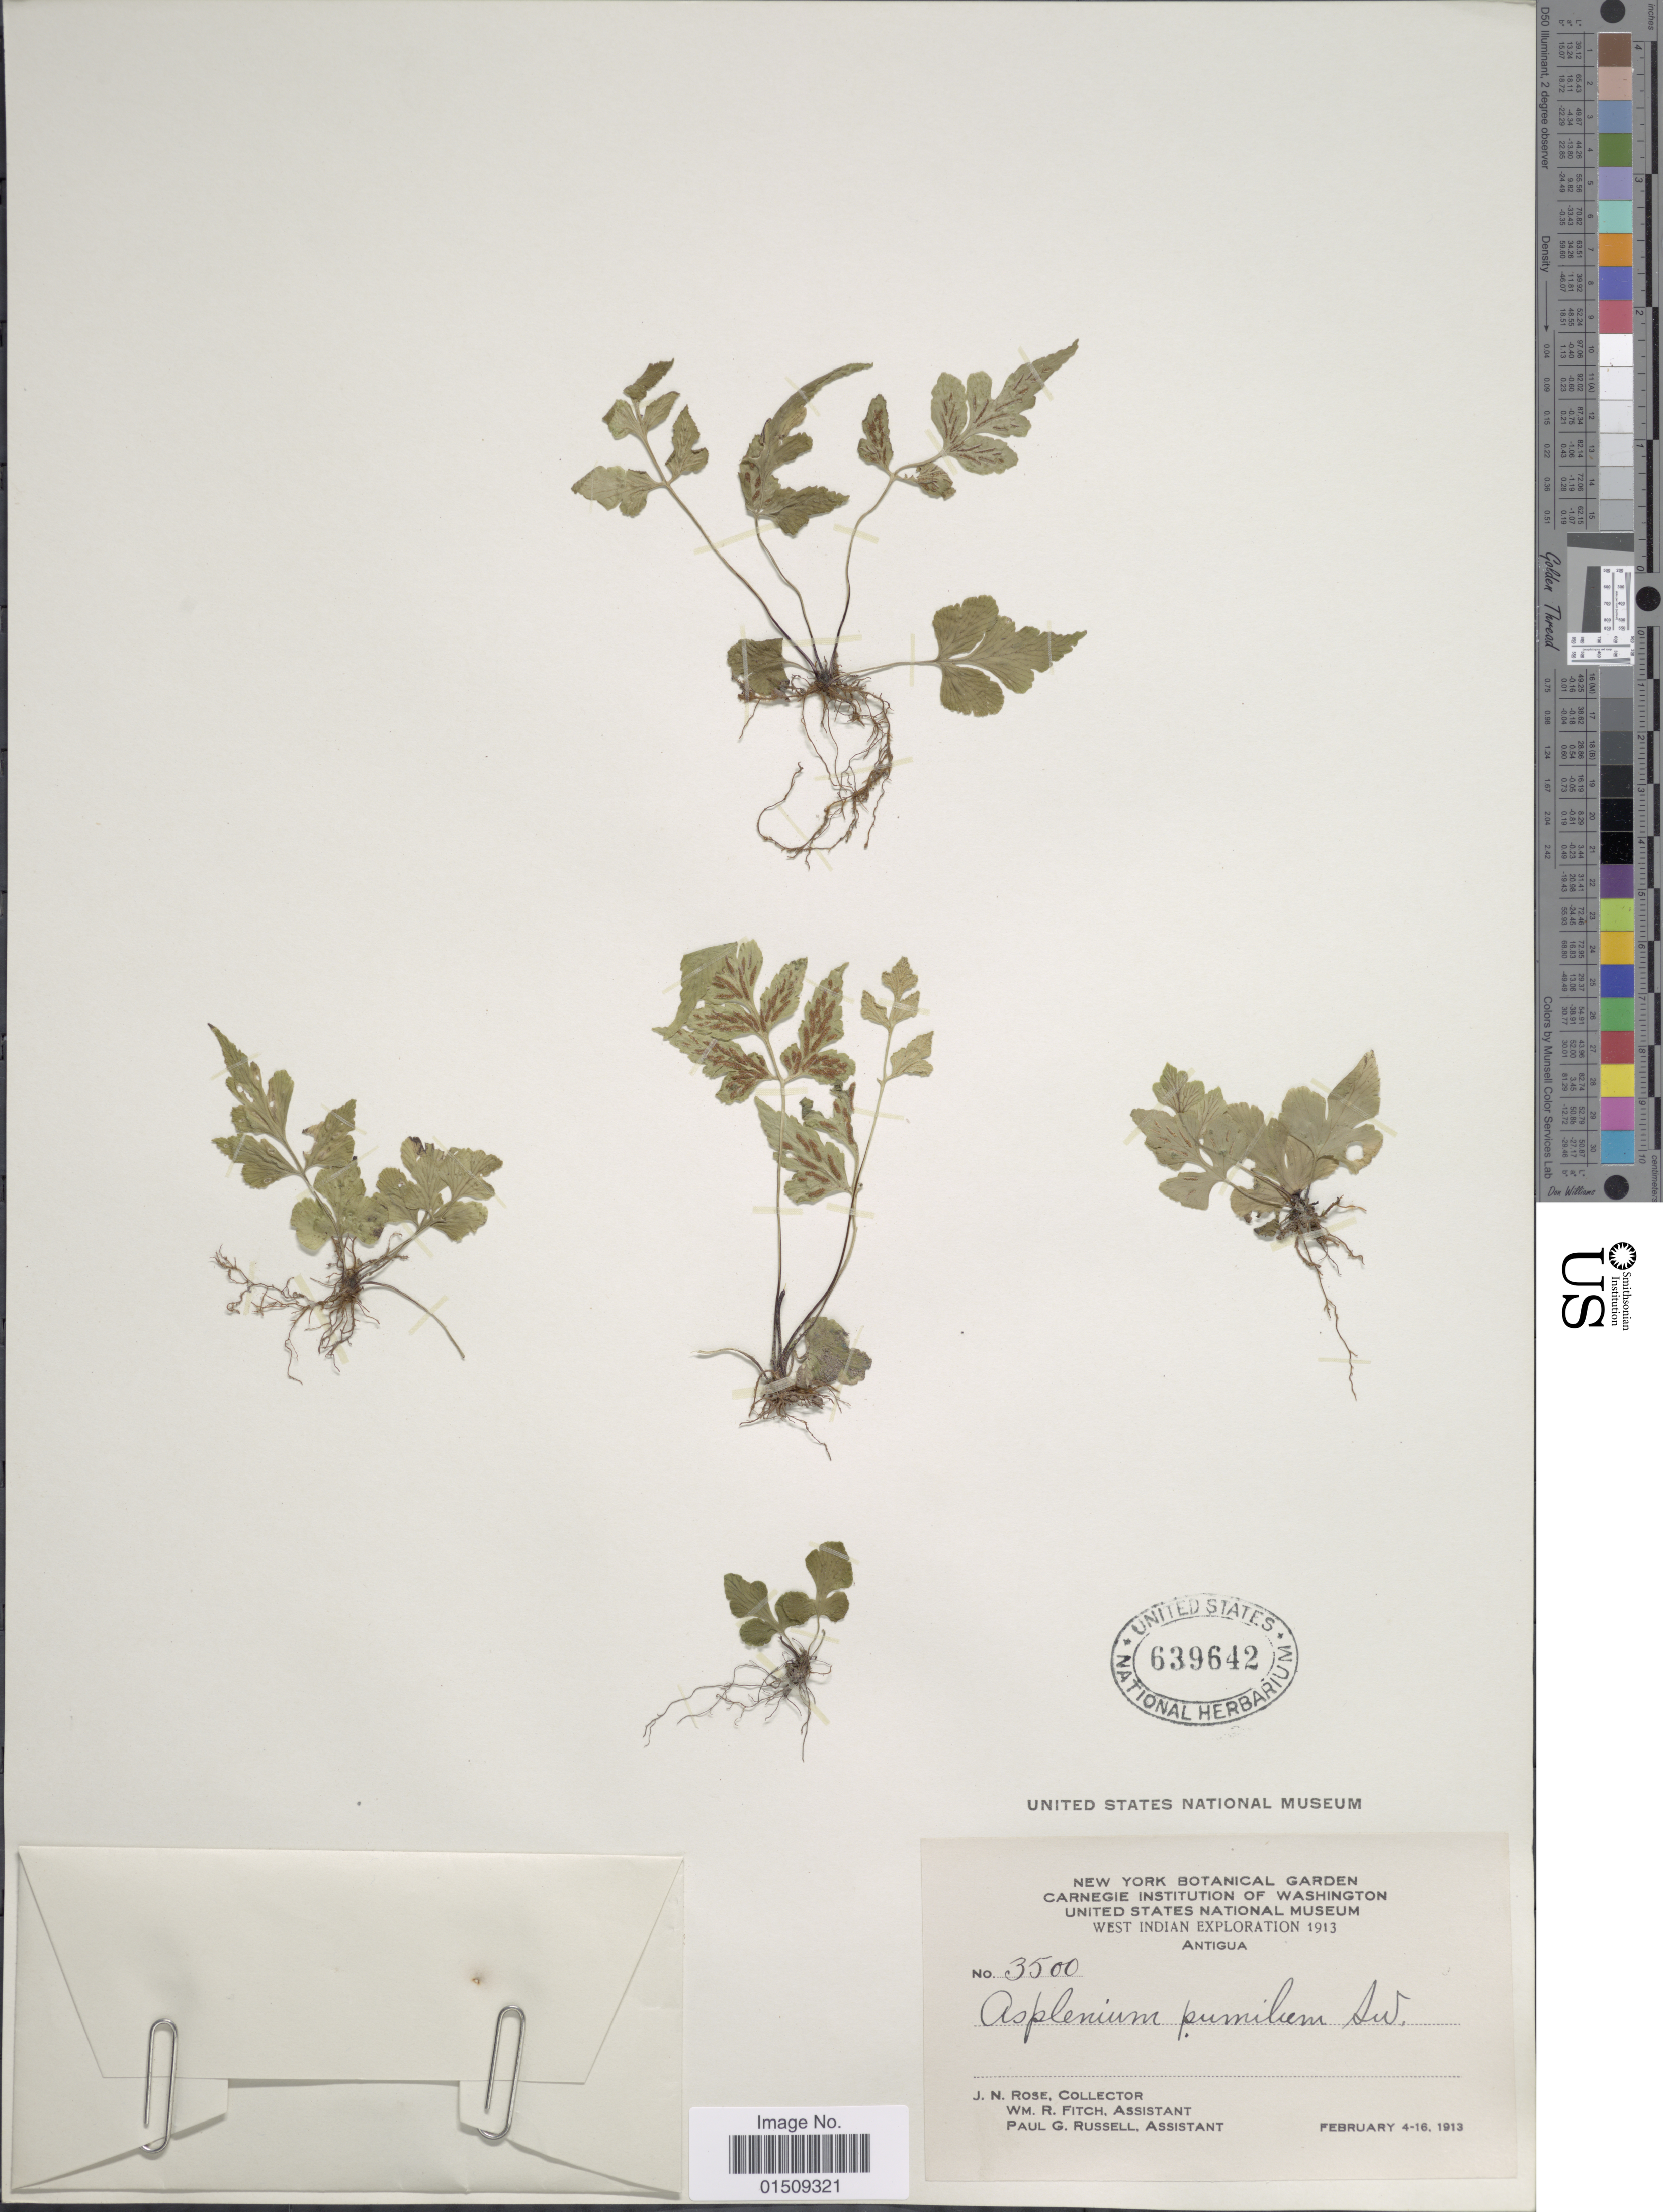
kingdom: Plantae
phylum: Tracheophyta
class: Polypodiopsida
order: Polypodiales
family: Aspleniaceae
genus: Asplenium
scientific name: Asplenium pumilum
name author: Sw.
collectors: J. N. Rose, W. R. Fitch & P. G. Russell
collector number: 3500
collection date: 1913-02-04/1913-02-16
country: Antigua and Barbuda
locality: Antigua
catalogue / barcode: US 639642